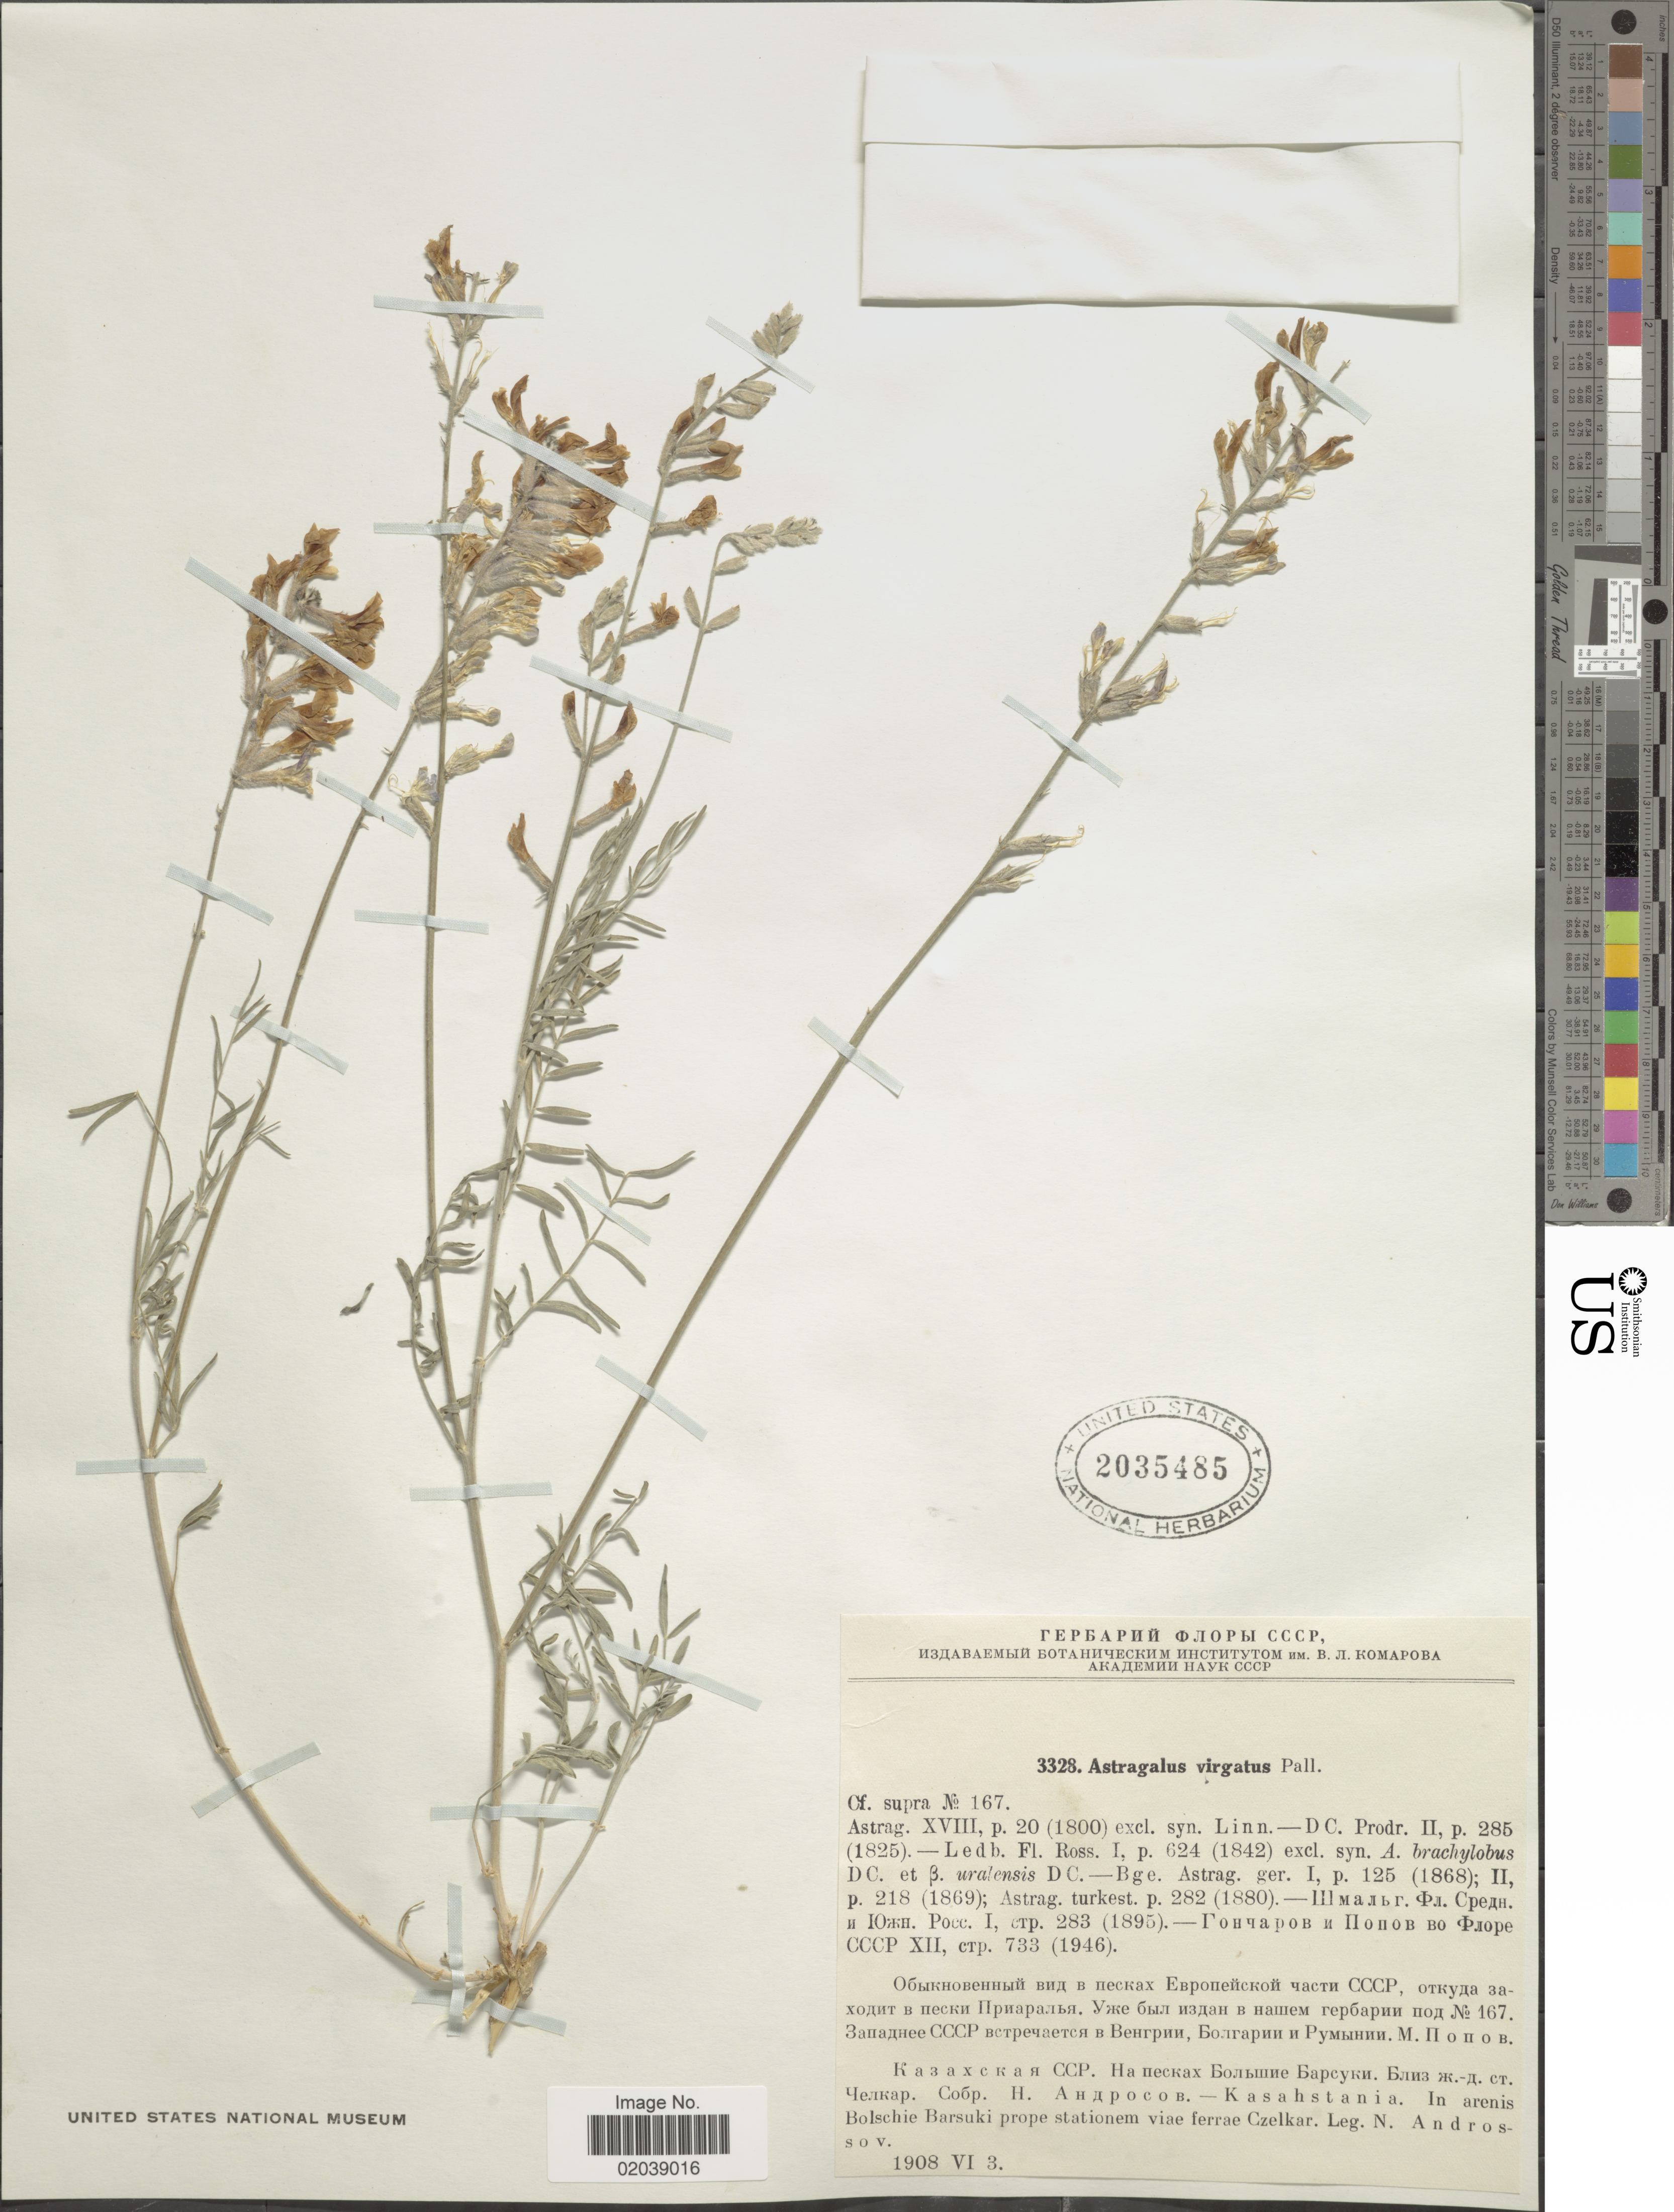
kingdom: Plantae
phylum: Tracheophyta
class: Magnoliopsida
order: Fabales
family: Fabaceae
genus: Astragalus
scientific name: Astragalus vimineus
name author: Pall.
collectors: N. Androssov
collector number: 3328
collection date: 1908-06-03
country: Kazakhstan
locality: Kasahstania, In arenis Bolschie Barsuki prope stationem viae ferrae Czelkar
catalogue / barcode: US 2035485